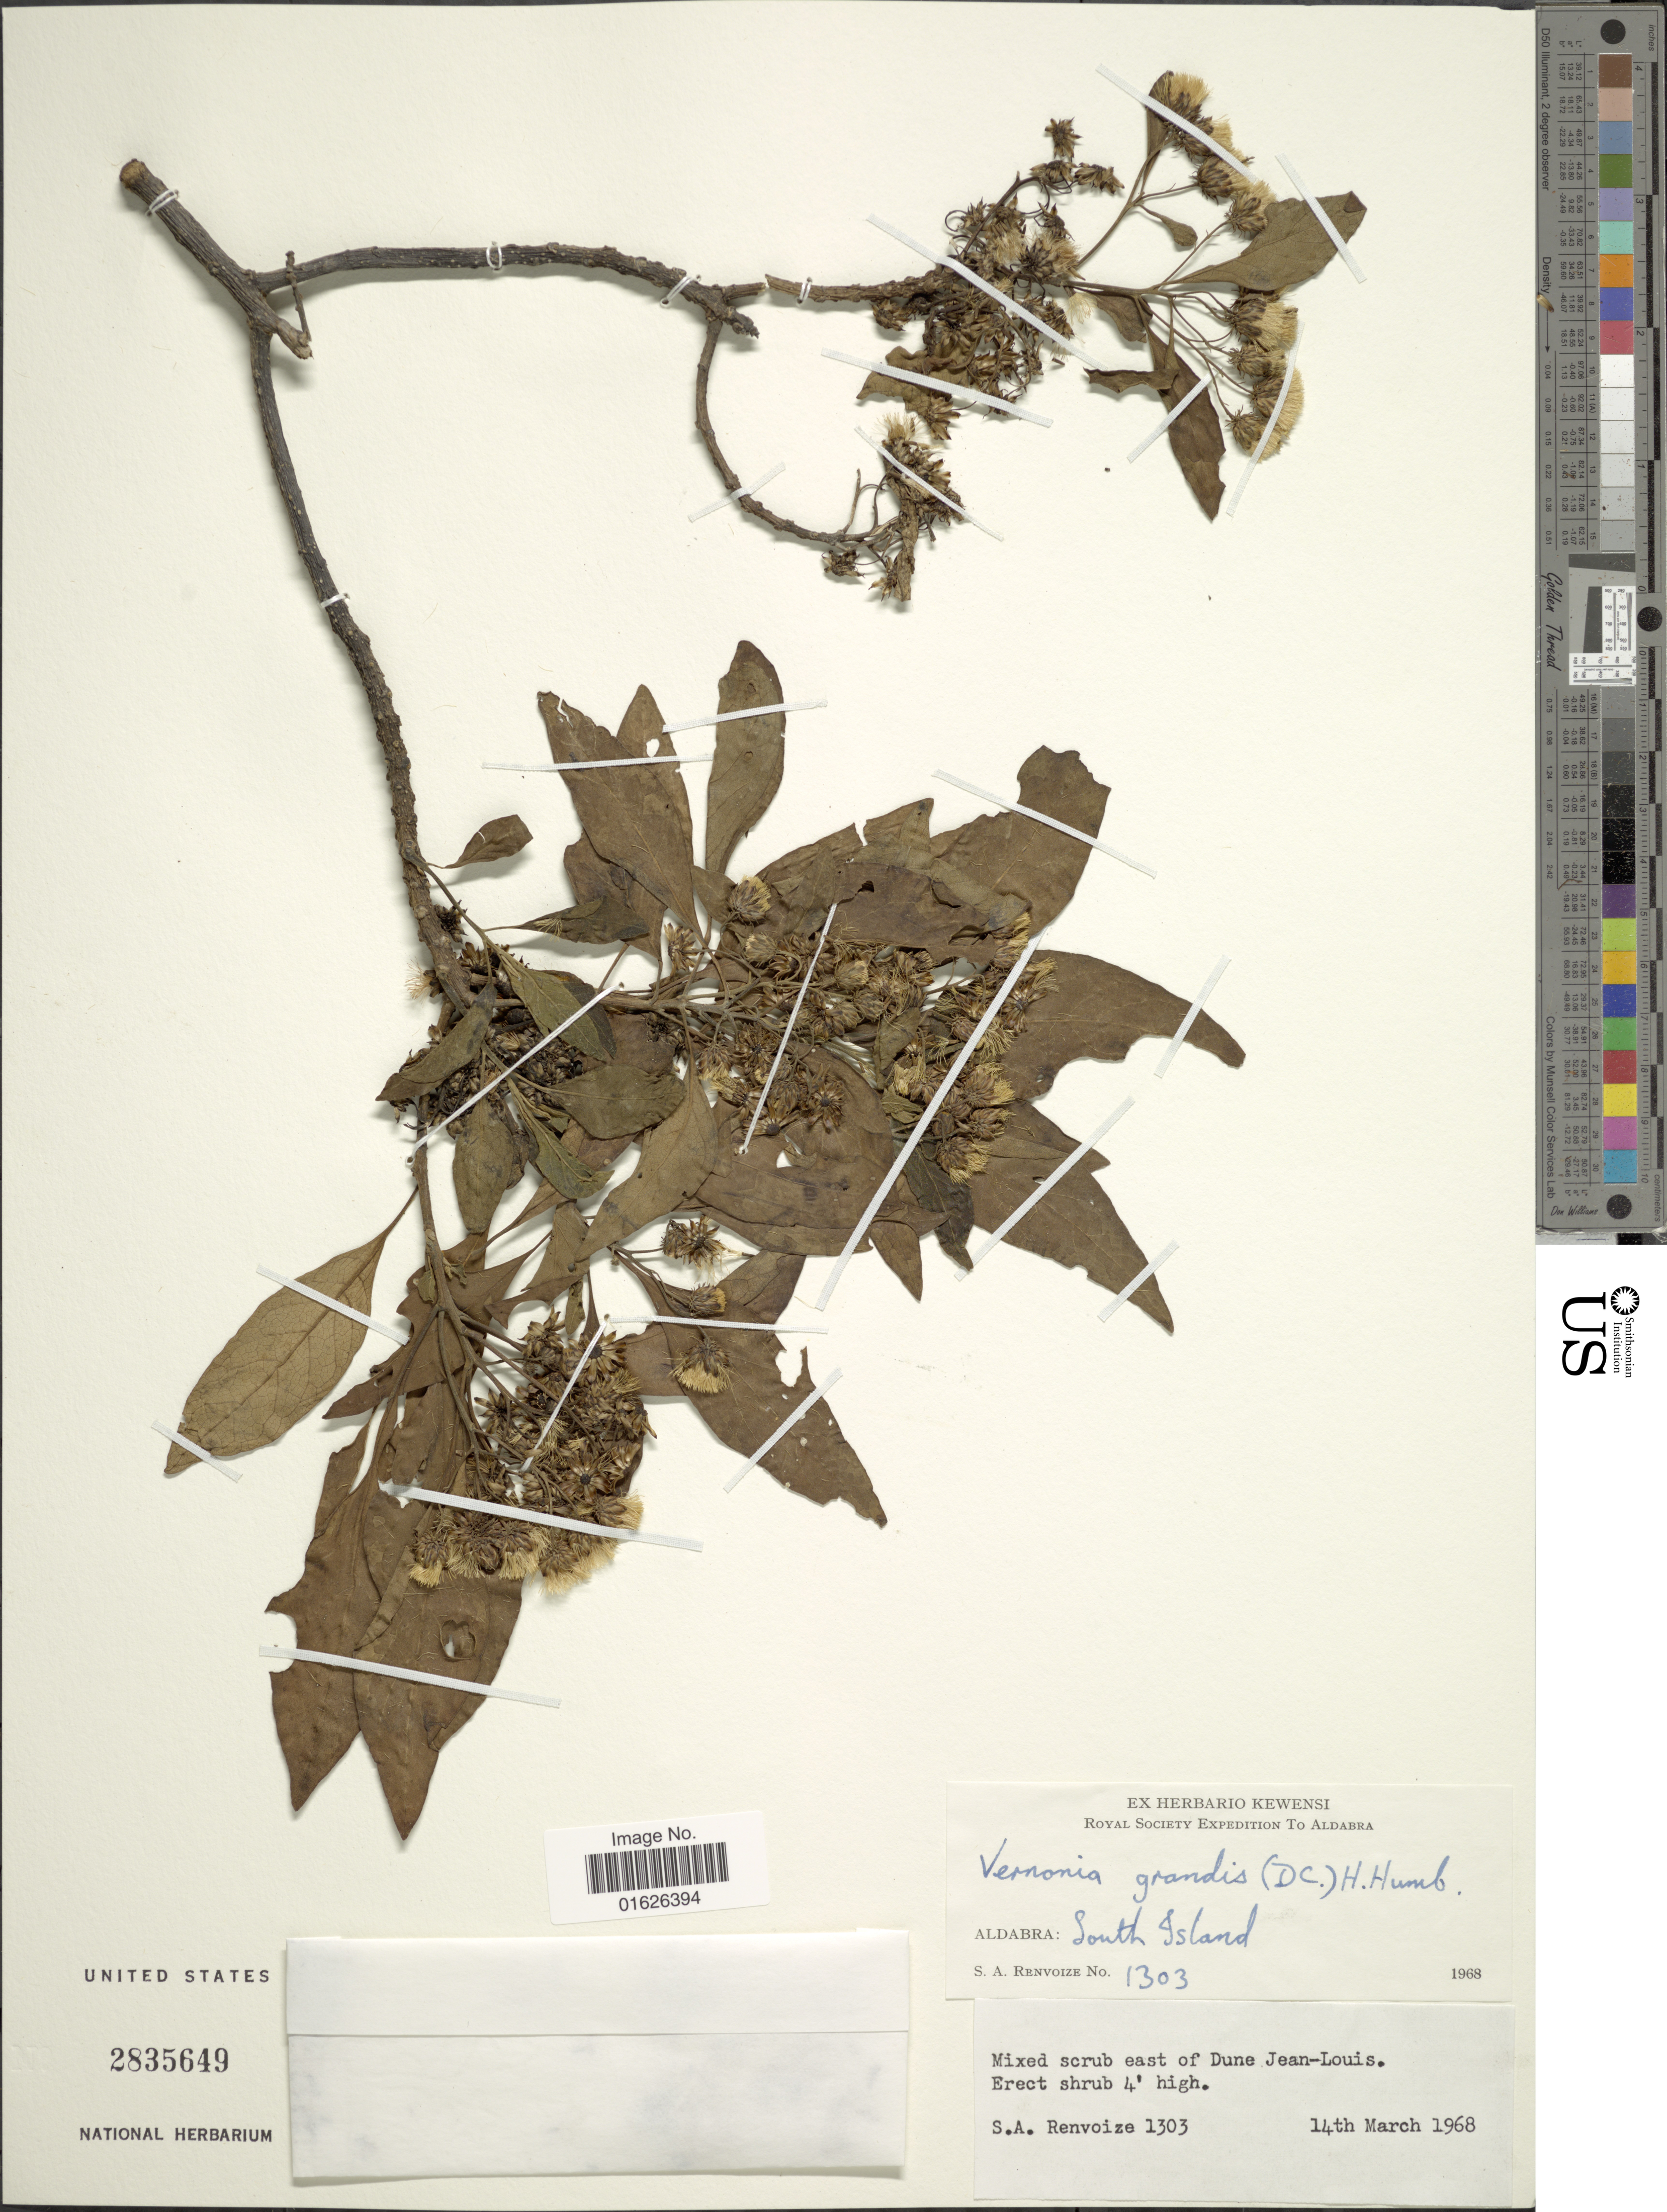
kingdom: Plantae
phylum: Tracheophyta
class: Magnoliopsida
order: Asterales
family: Asteraceae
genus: Gymnanthemum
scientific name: Gymnanthemum coloratum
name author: (Willd.) H. Rob. & B. Kahn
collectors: S. A. Renvoize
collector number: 1303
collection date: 1968-03-14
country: Seychelles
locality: Aldabra, South Island.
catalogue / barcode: US 2835649